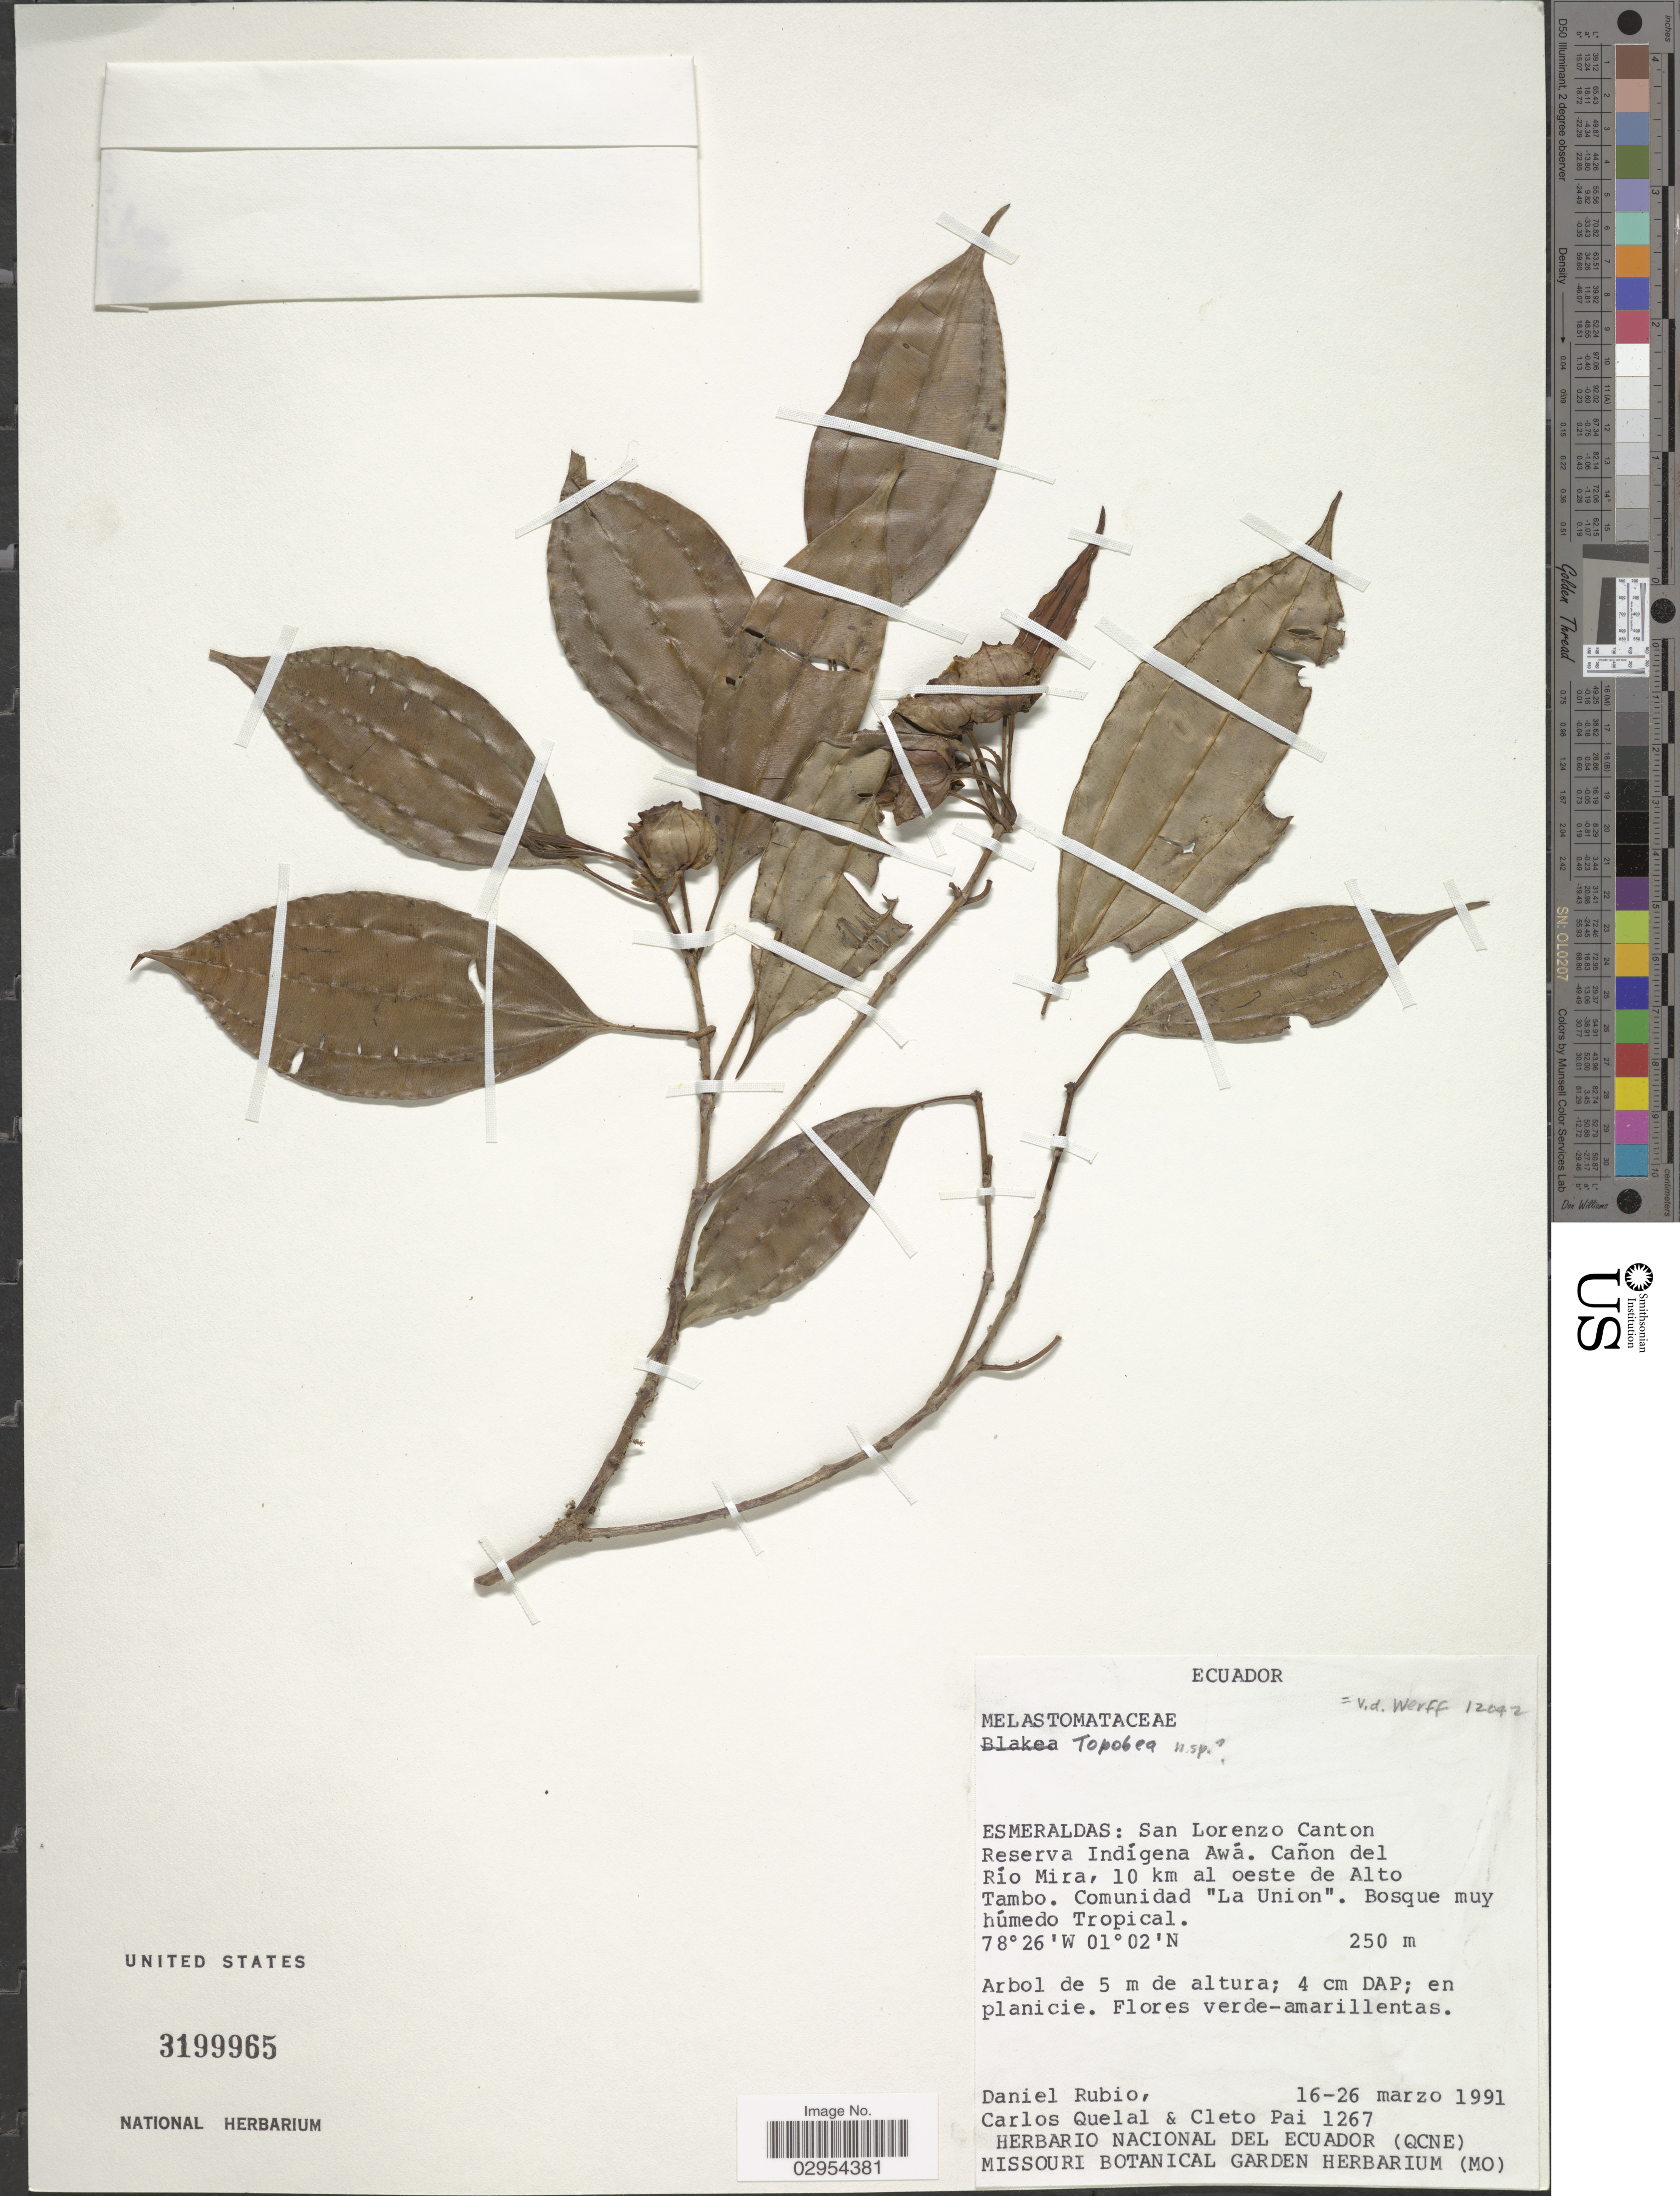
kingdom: Plantae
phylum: Tracheophyta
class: Magnoliopsida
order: Myrtales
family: Melastomataceae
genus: Topobea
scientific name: Topobea sp.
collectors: D. Rubio, C. Quelal & C. Pai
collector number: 1267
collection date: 1991-03-16/1991-03-26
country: Ecuador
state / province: Esmeraldas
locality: San Lorenzo Canton, Reserva Indígena Awá. Cañon del Río Mira, 10 km al oeste de Alto Tambo. Comunidad La Union.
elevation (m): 250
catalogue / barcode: US 3199965